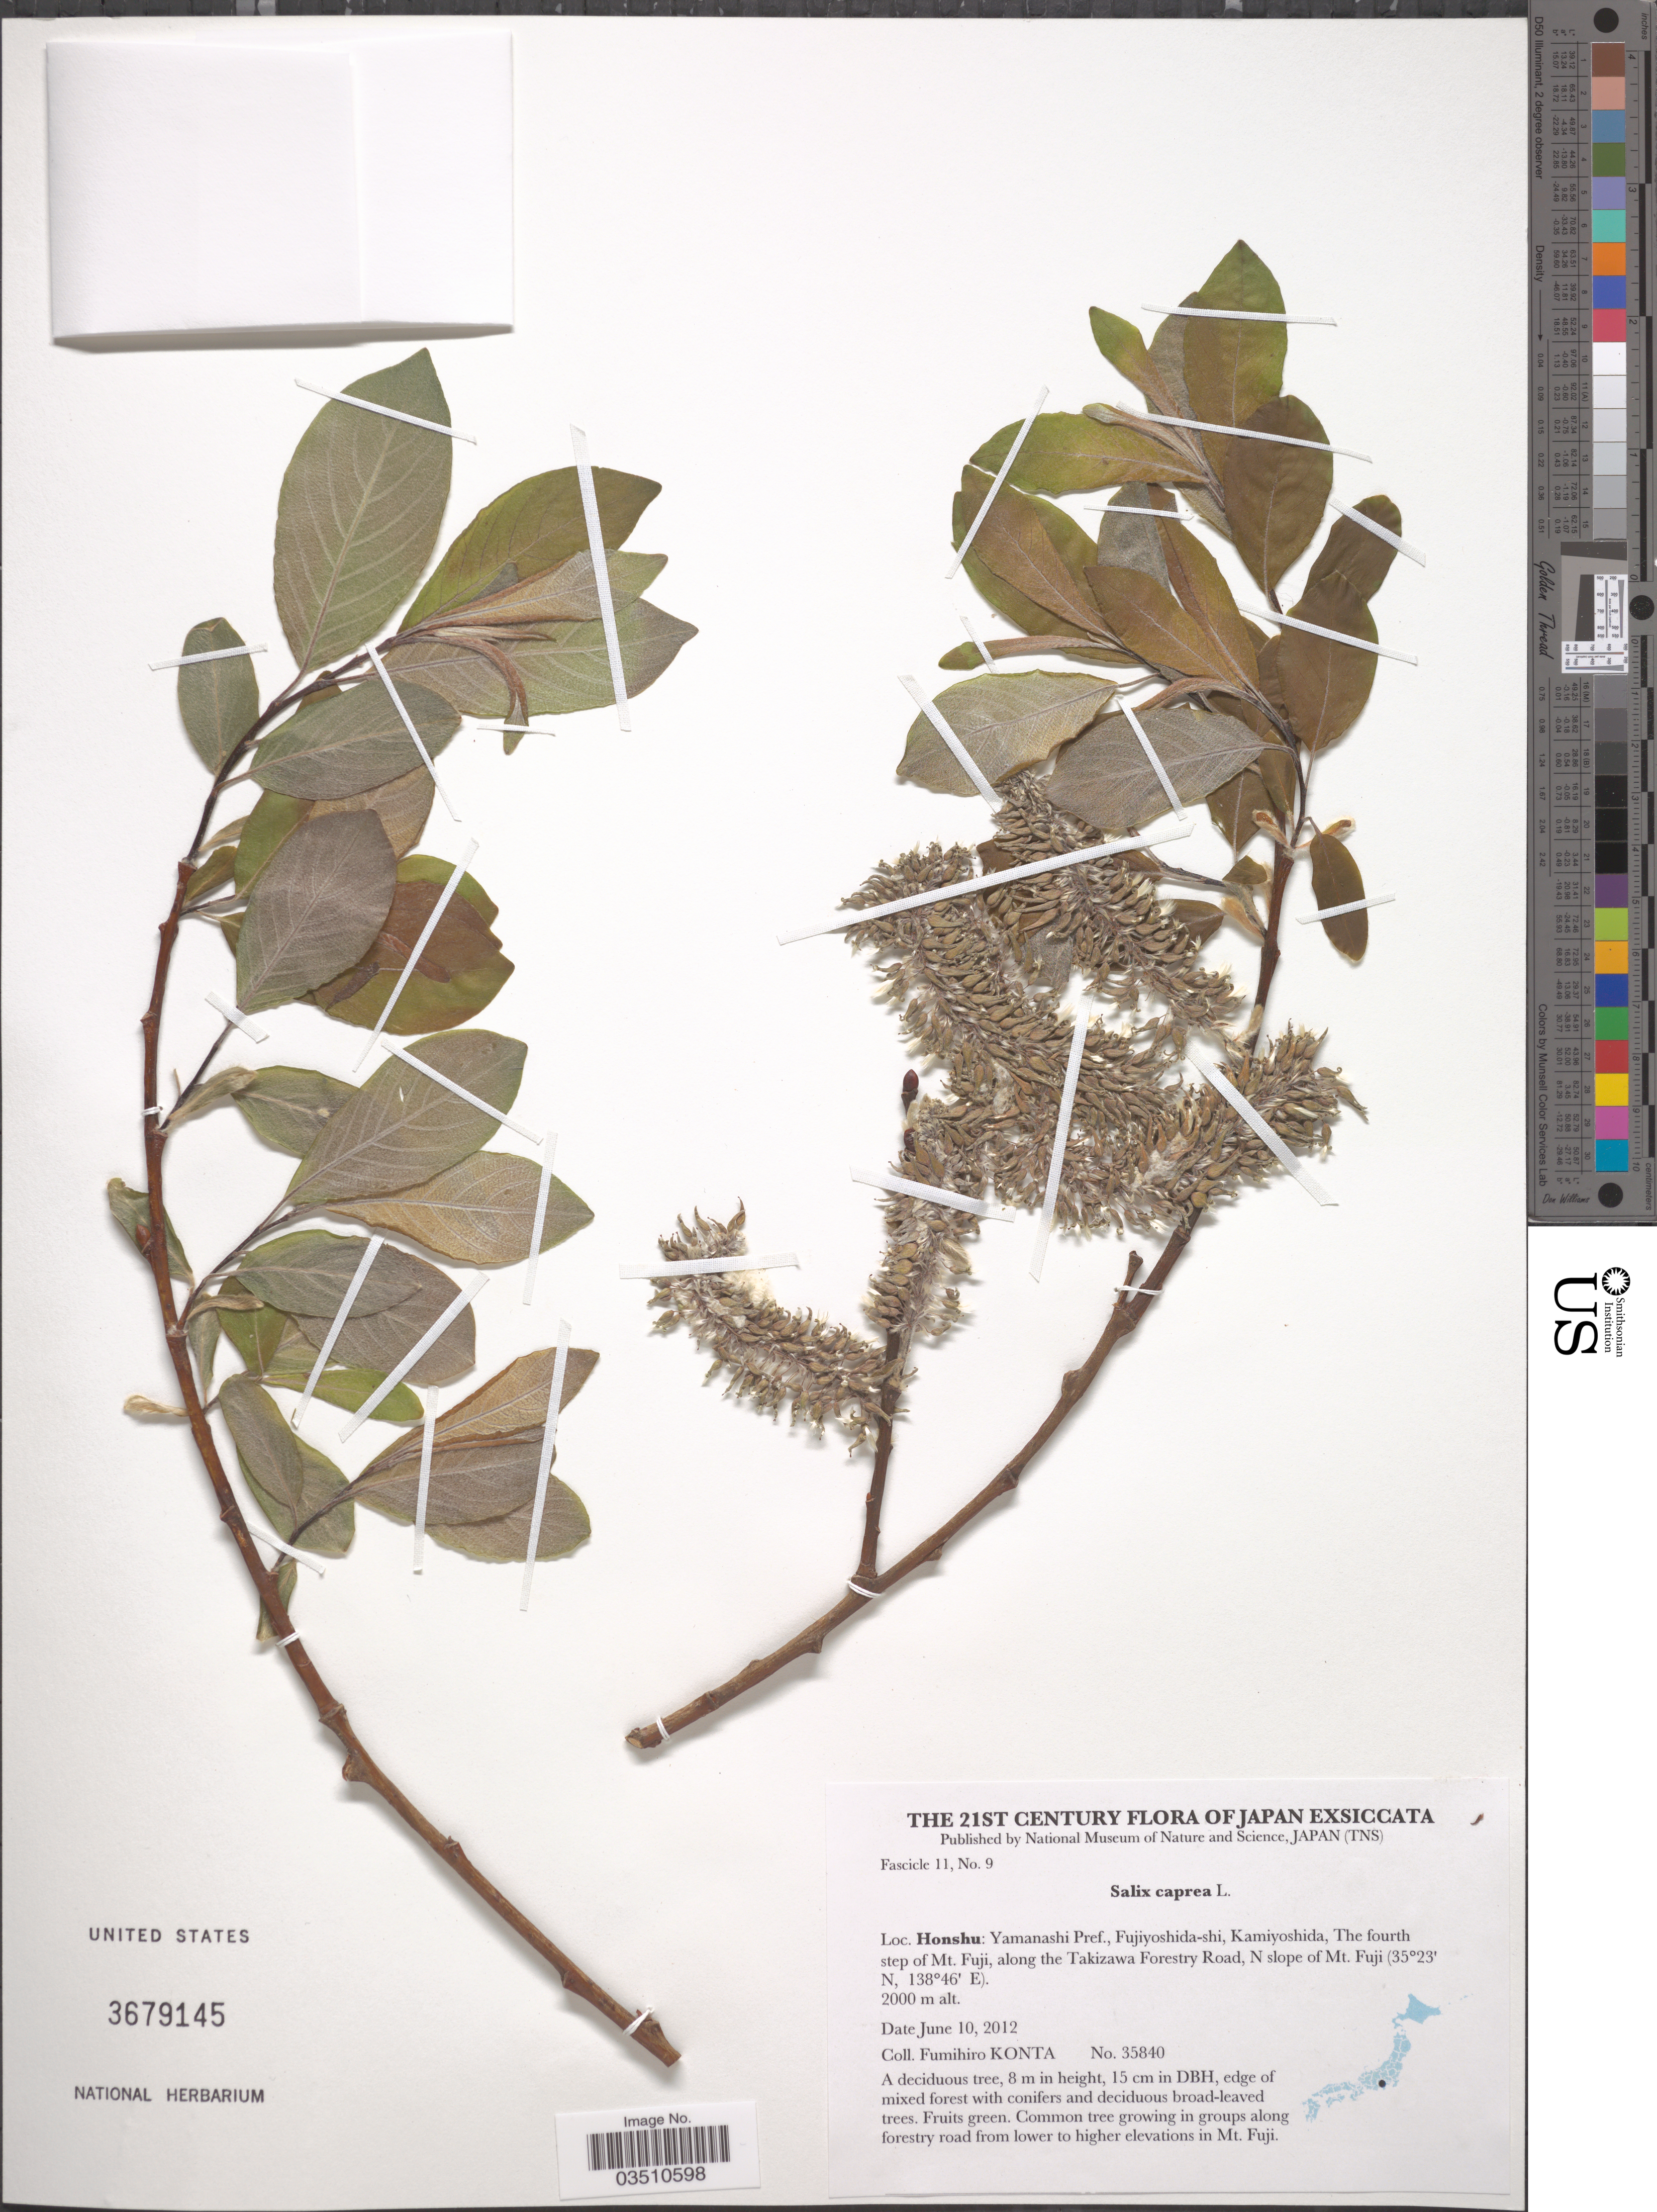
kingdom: Plantae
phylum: Tracheophyta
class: Magnoliopsida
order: Malpighiales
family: Salicaceae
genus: Salix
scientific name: Salix caprea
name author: L.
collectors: F. Konta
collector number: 35840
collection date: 2012-06-10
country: Japan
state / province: Yamanasi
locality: Honshu: Yamanashi Pref., Fujiyoshida-shi, Kamiyoshida, The fourth step of Mt. Fuji, along the Takizawa Forestry Road, N slope of Mt. Fuji.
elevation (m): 2000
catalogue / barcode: US 3679145